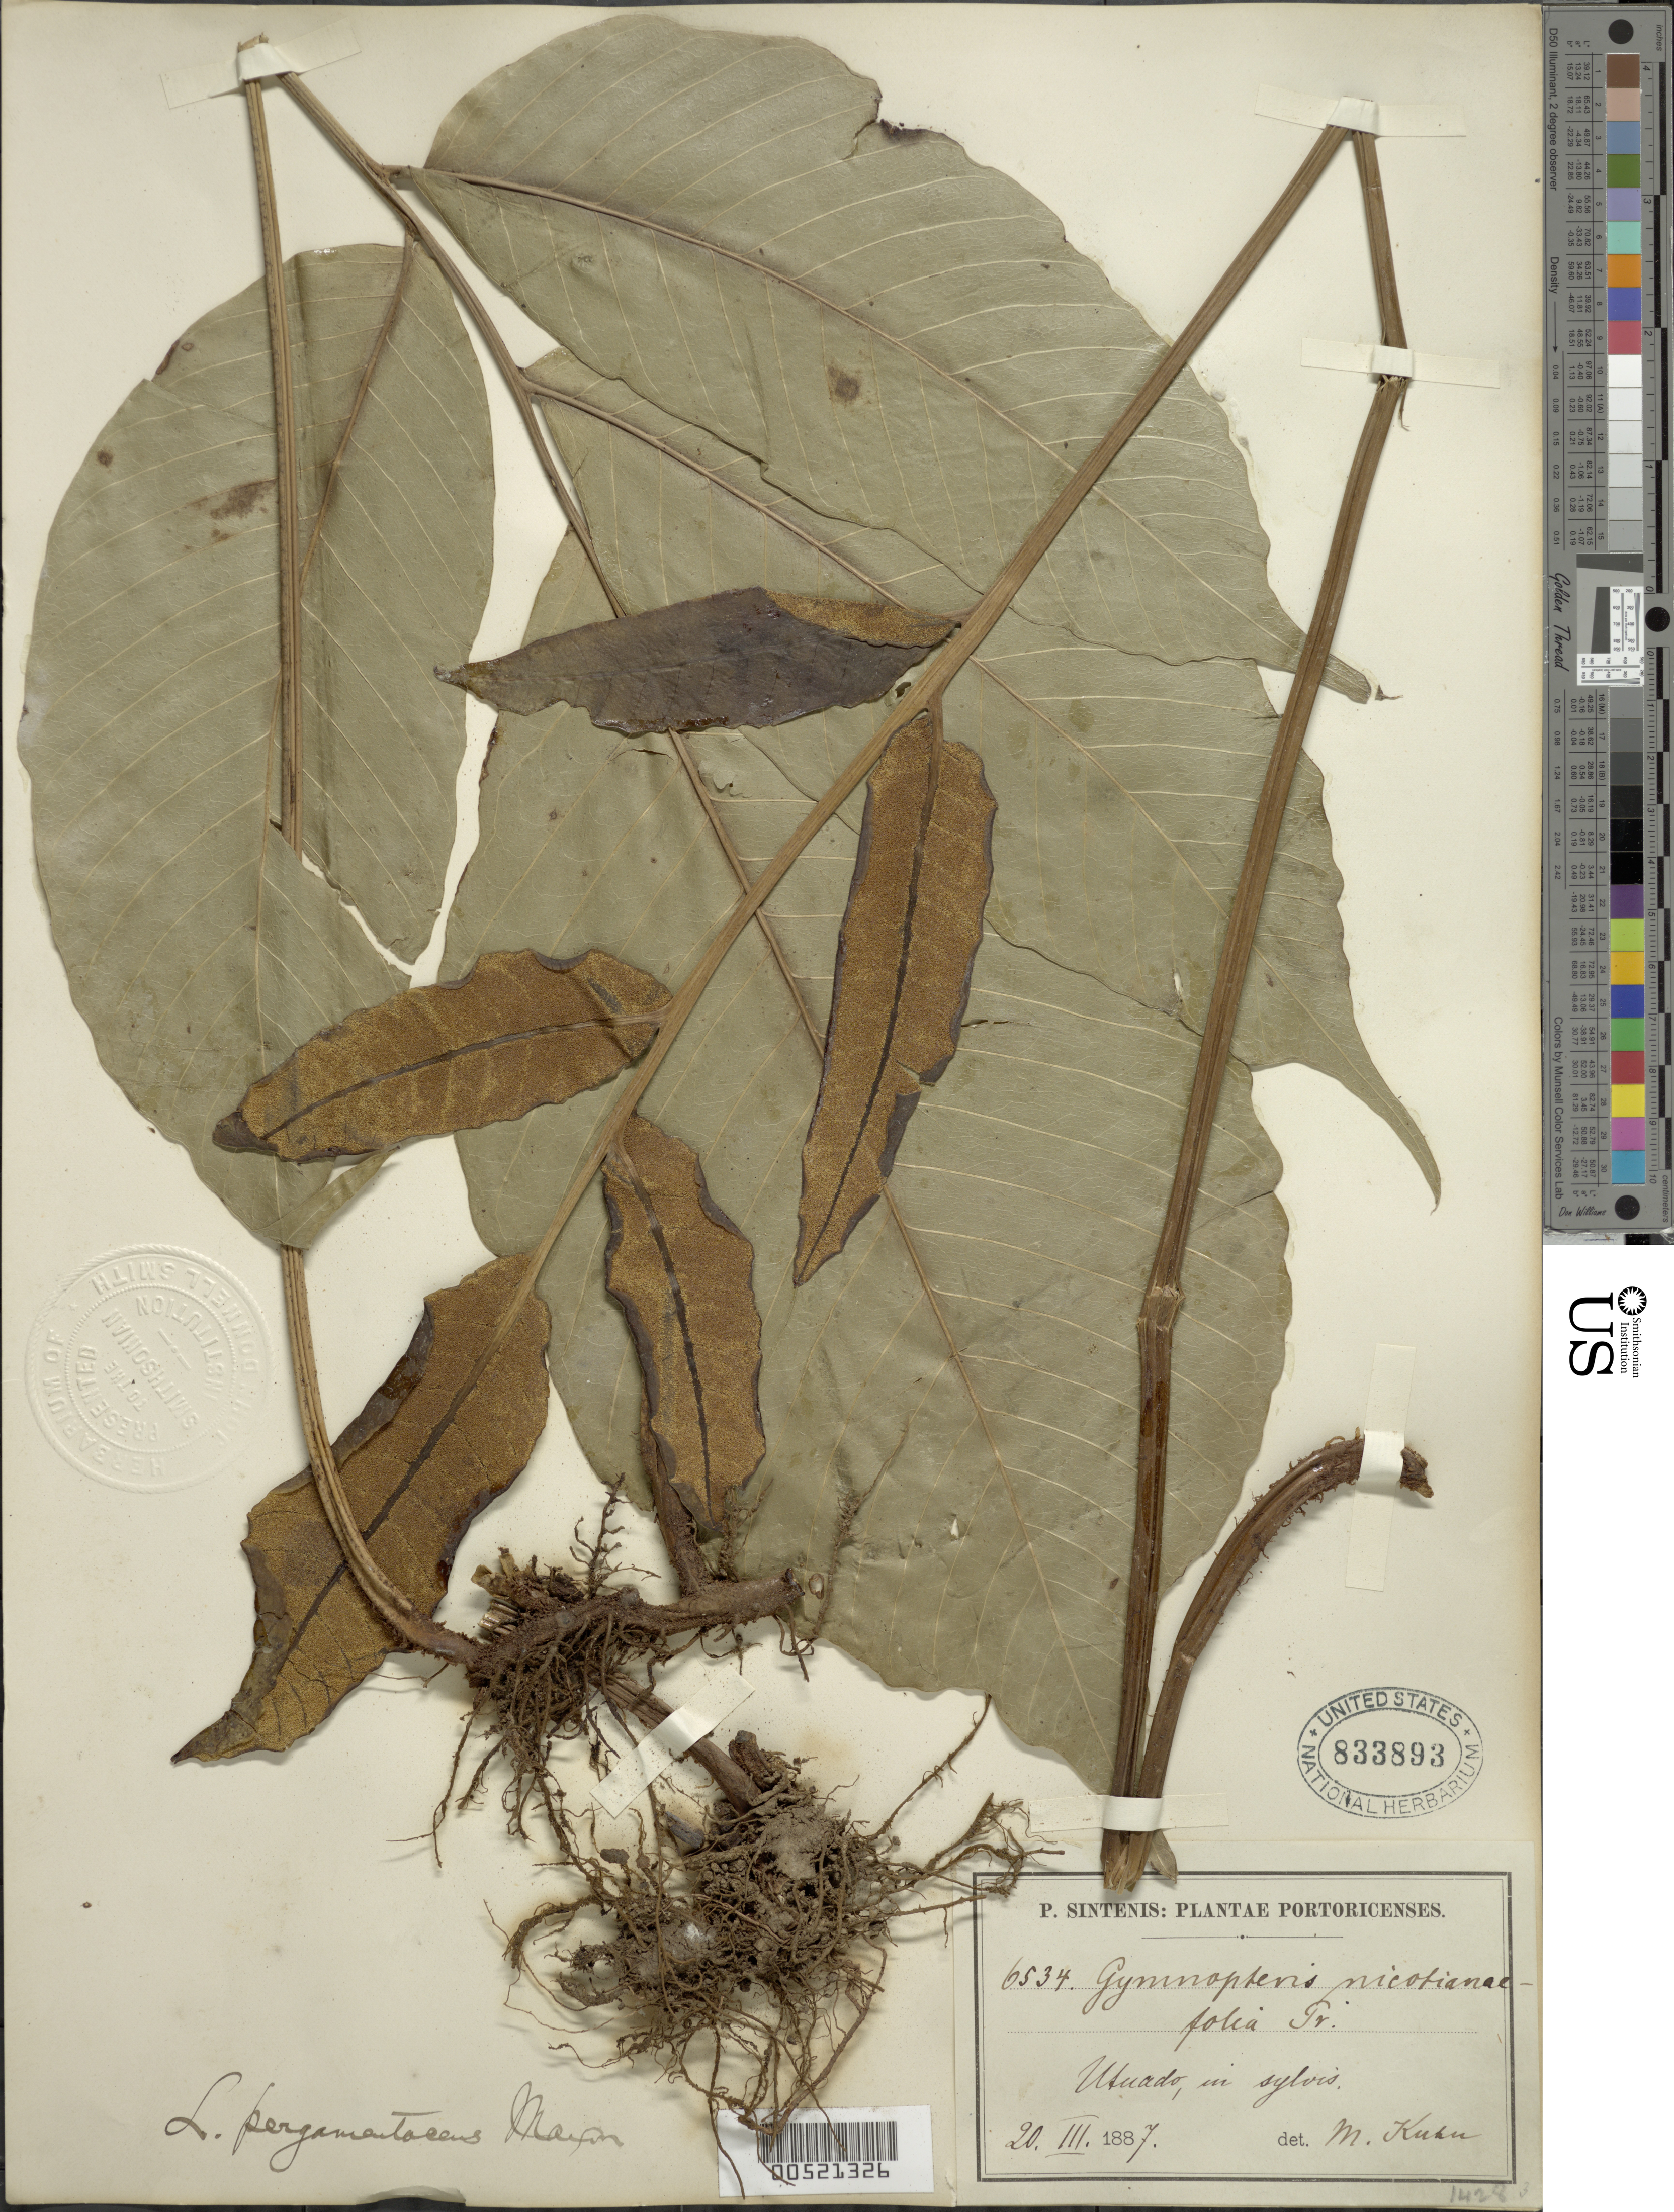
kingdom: Plantae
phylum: Tracheophyta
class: Polypodiopsida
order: Polypodiales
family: Dryopteridaceae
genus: Mickelia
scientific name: Mickelia pergamentacea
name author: (Maxon) R.C. Moran et al.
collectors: P. Sintenis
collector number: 6534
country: Puerto Rico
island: Greater Antilles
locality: Utuado in forest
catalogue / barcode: US 833893